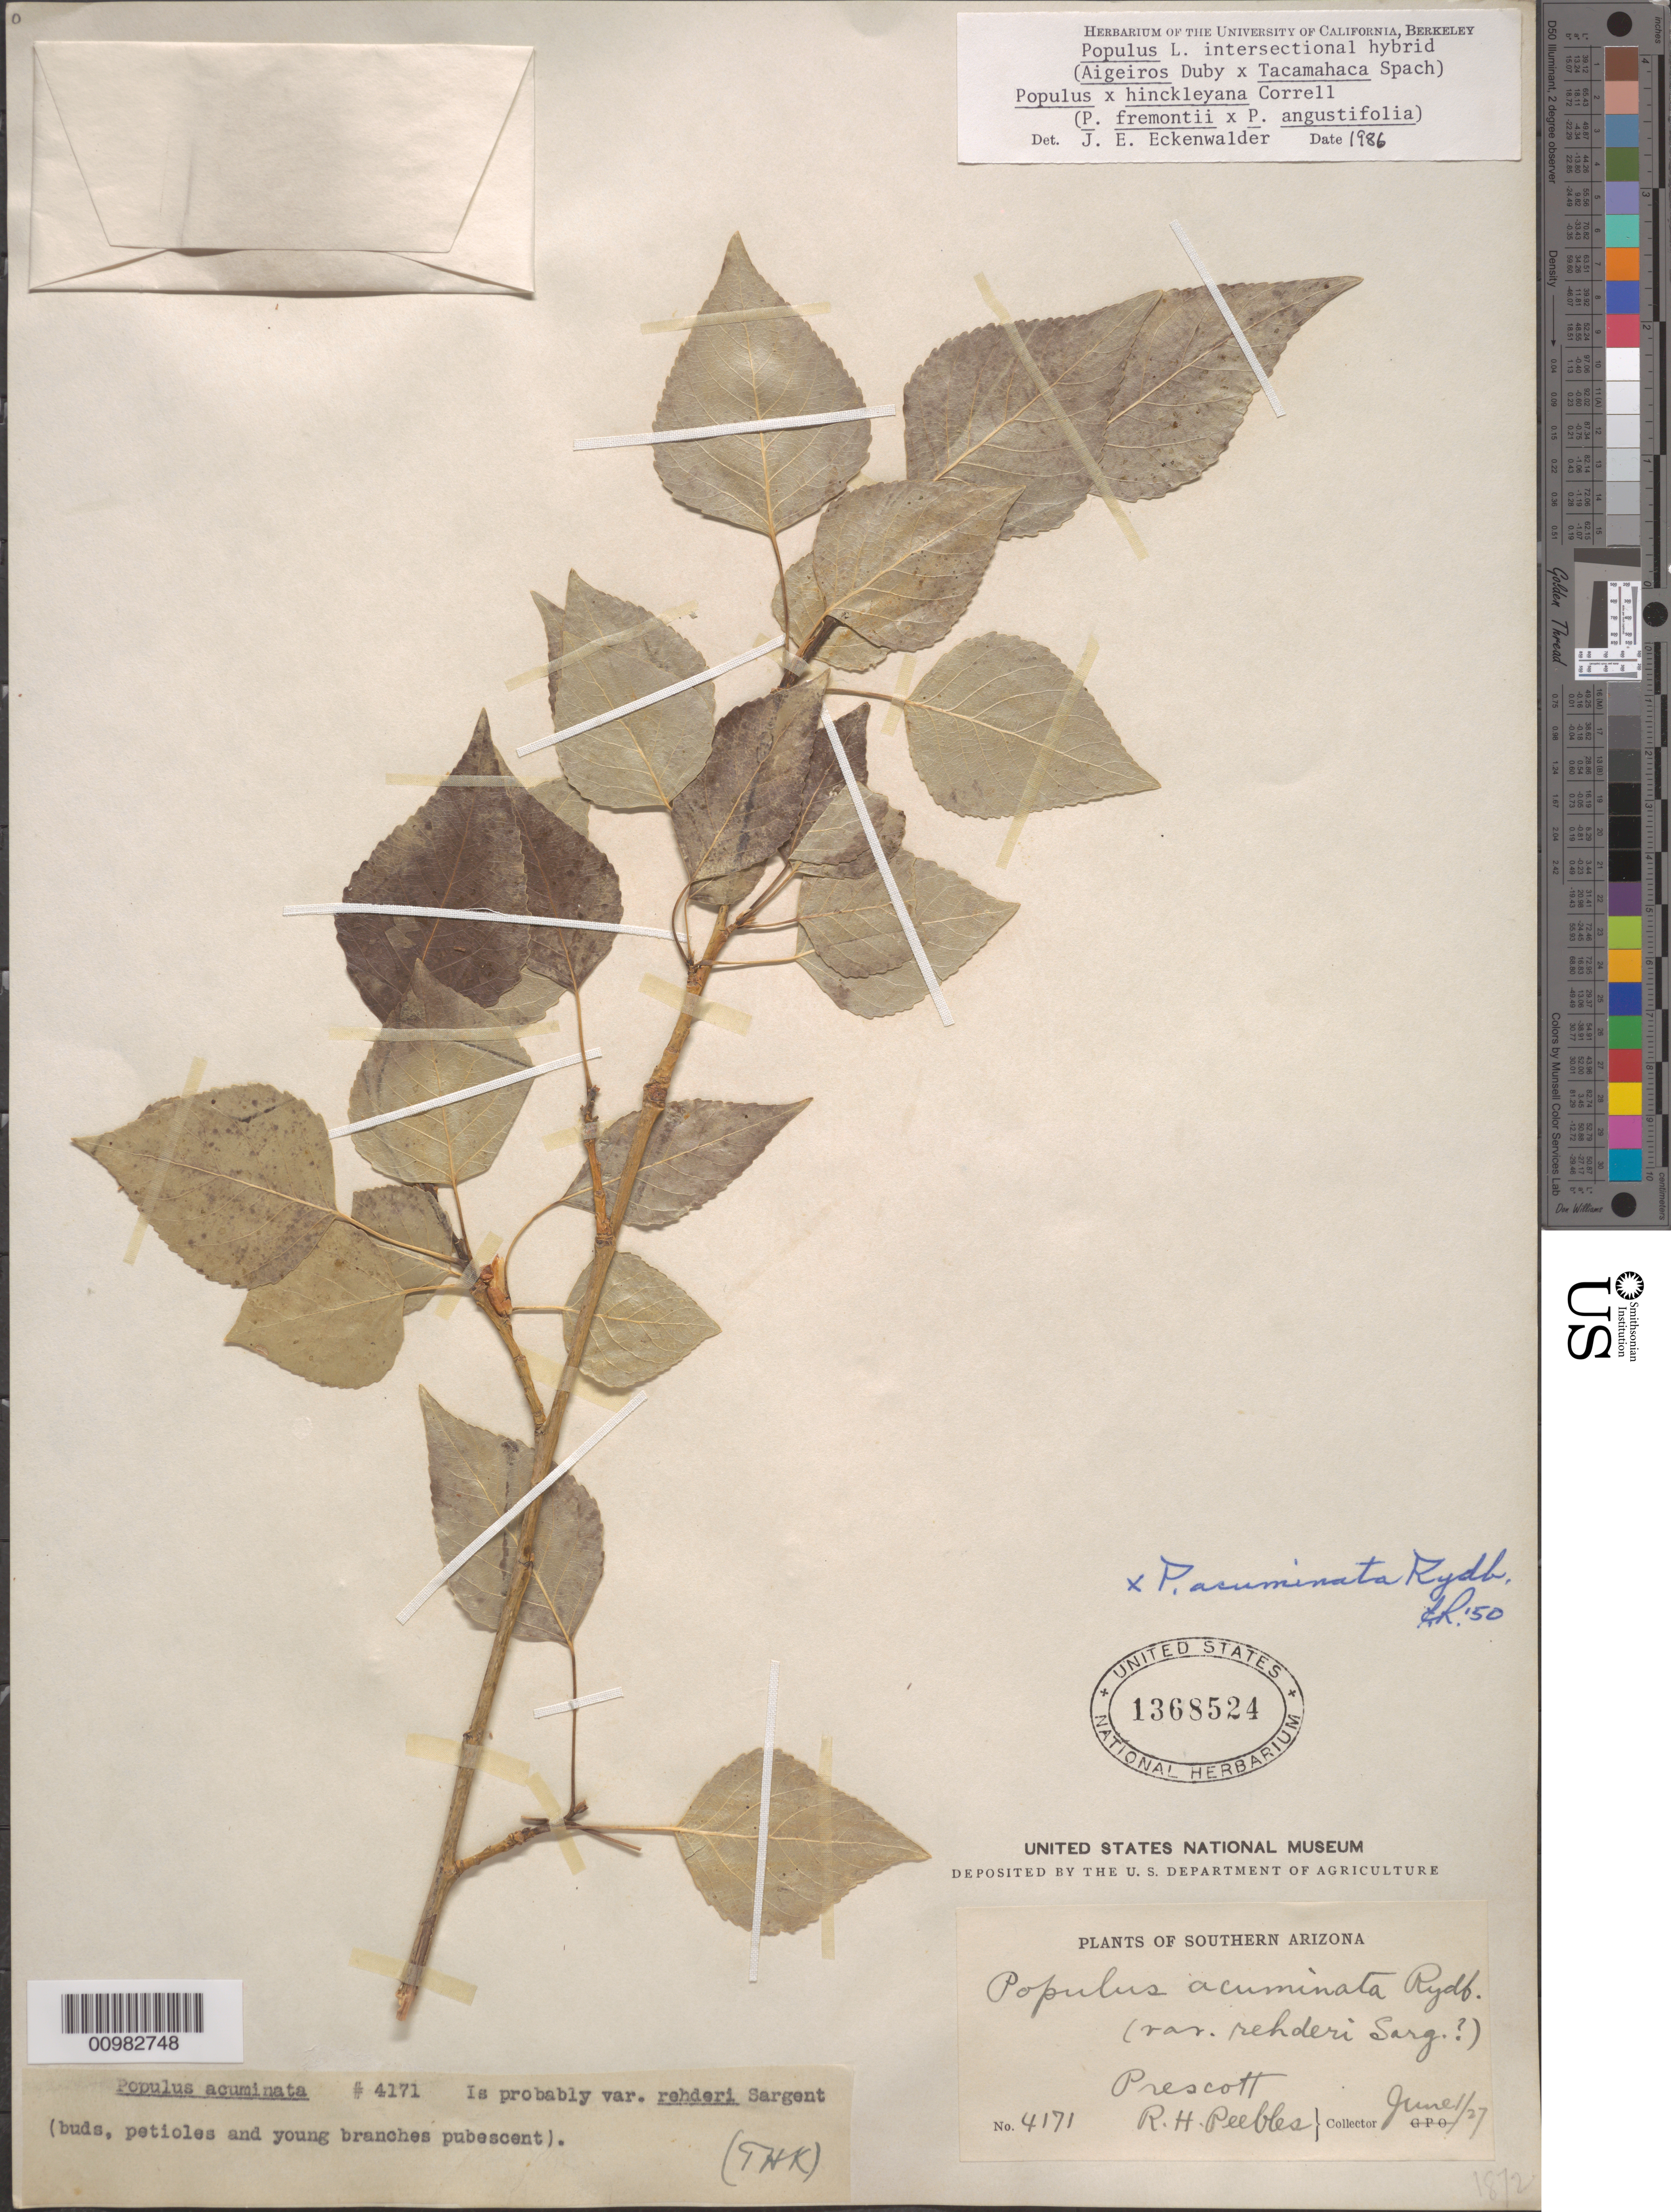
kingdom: Plantae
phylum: Tracheophyta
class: Magnoliopsida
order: Malpighiales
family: Salicaceae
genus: Populus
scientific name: Populus acuminata var. rehderi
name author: Sarg.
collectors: R. H. Peebles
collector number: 4171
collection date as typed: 01 Jun 1927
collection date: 1927-06-01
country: United States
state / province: Arizona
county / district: Yavapai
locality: Prescott.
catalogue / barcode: US 1368524